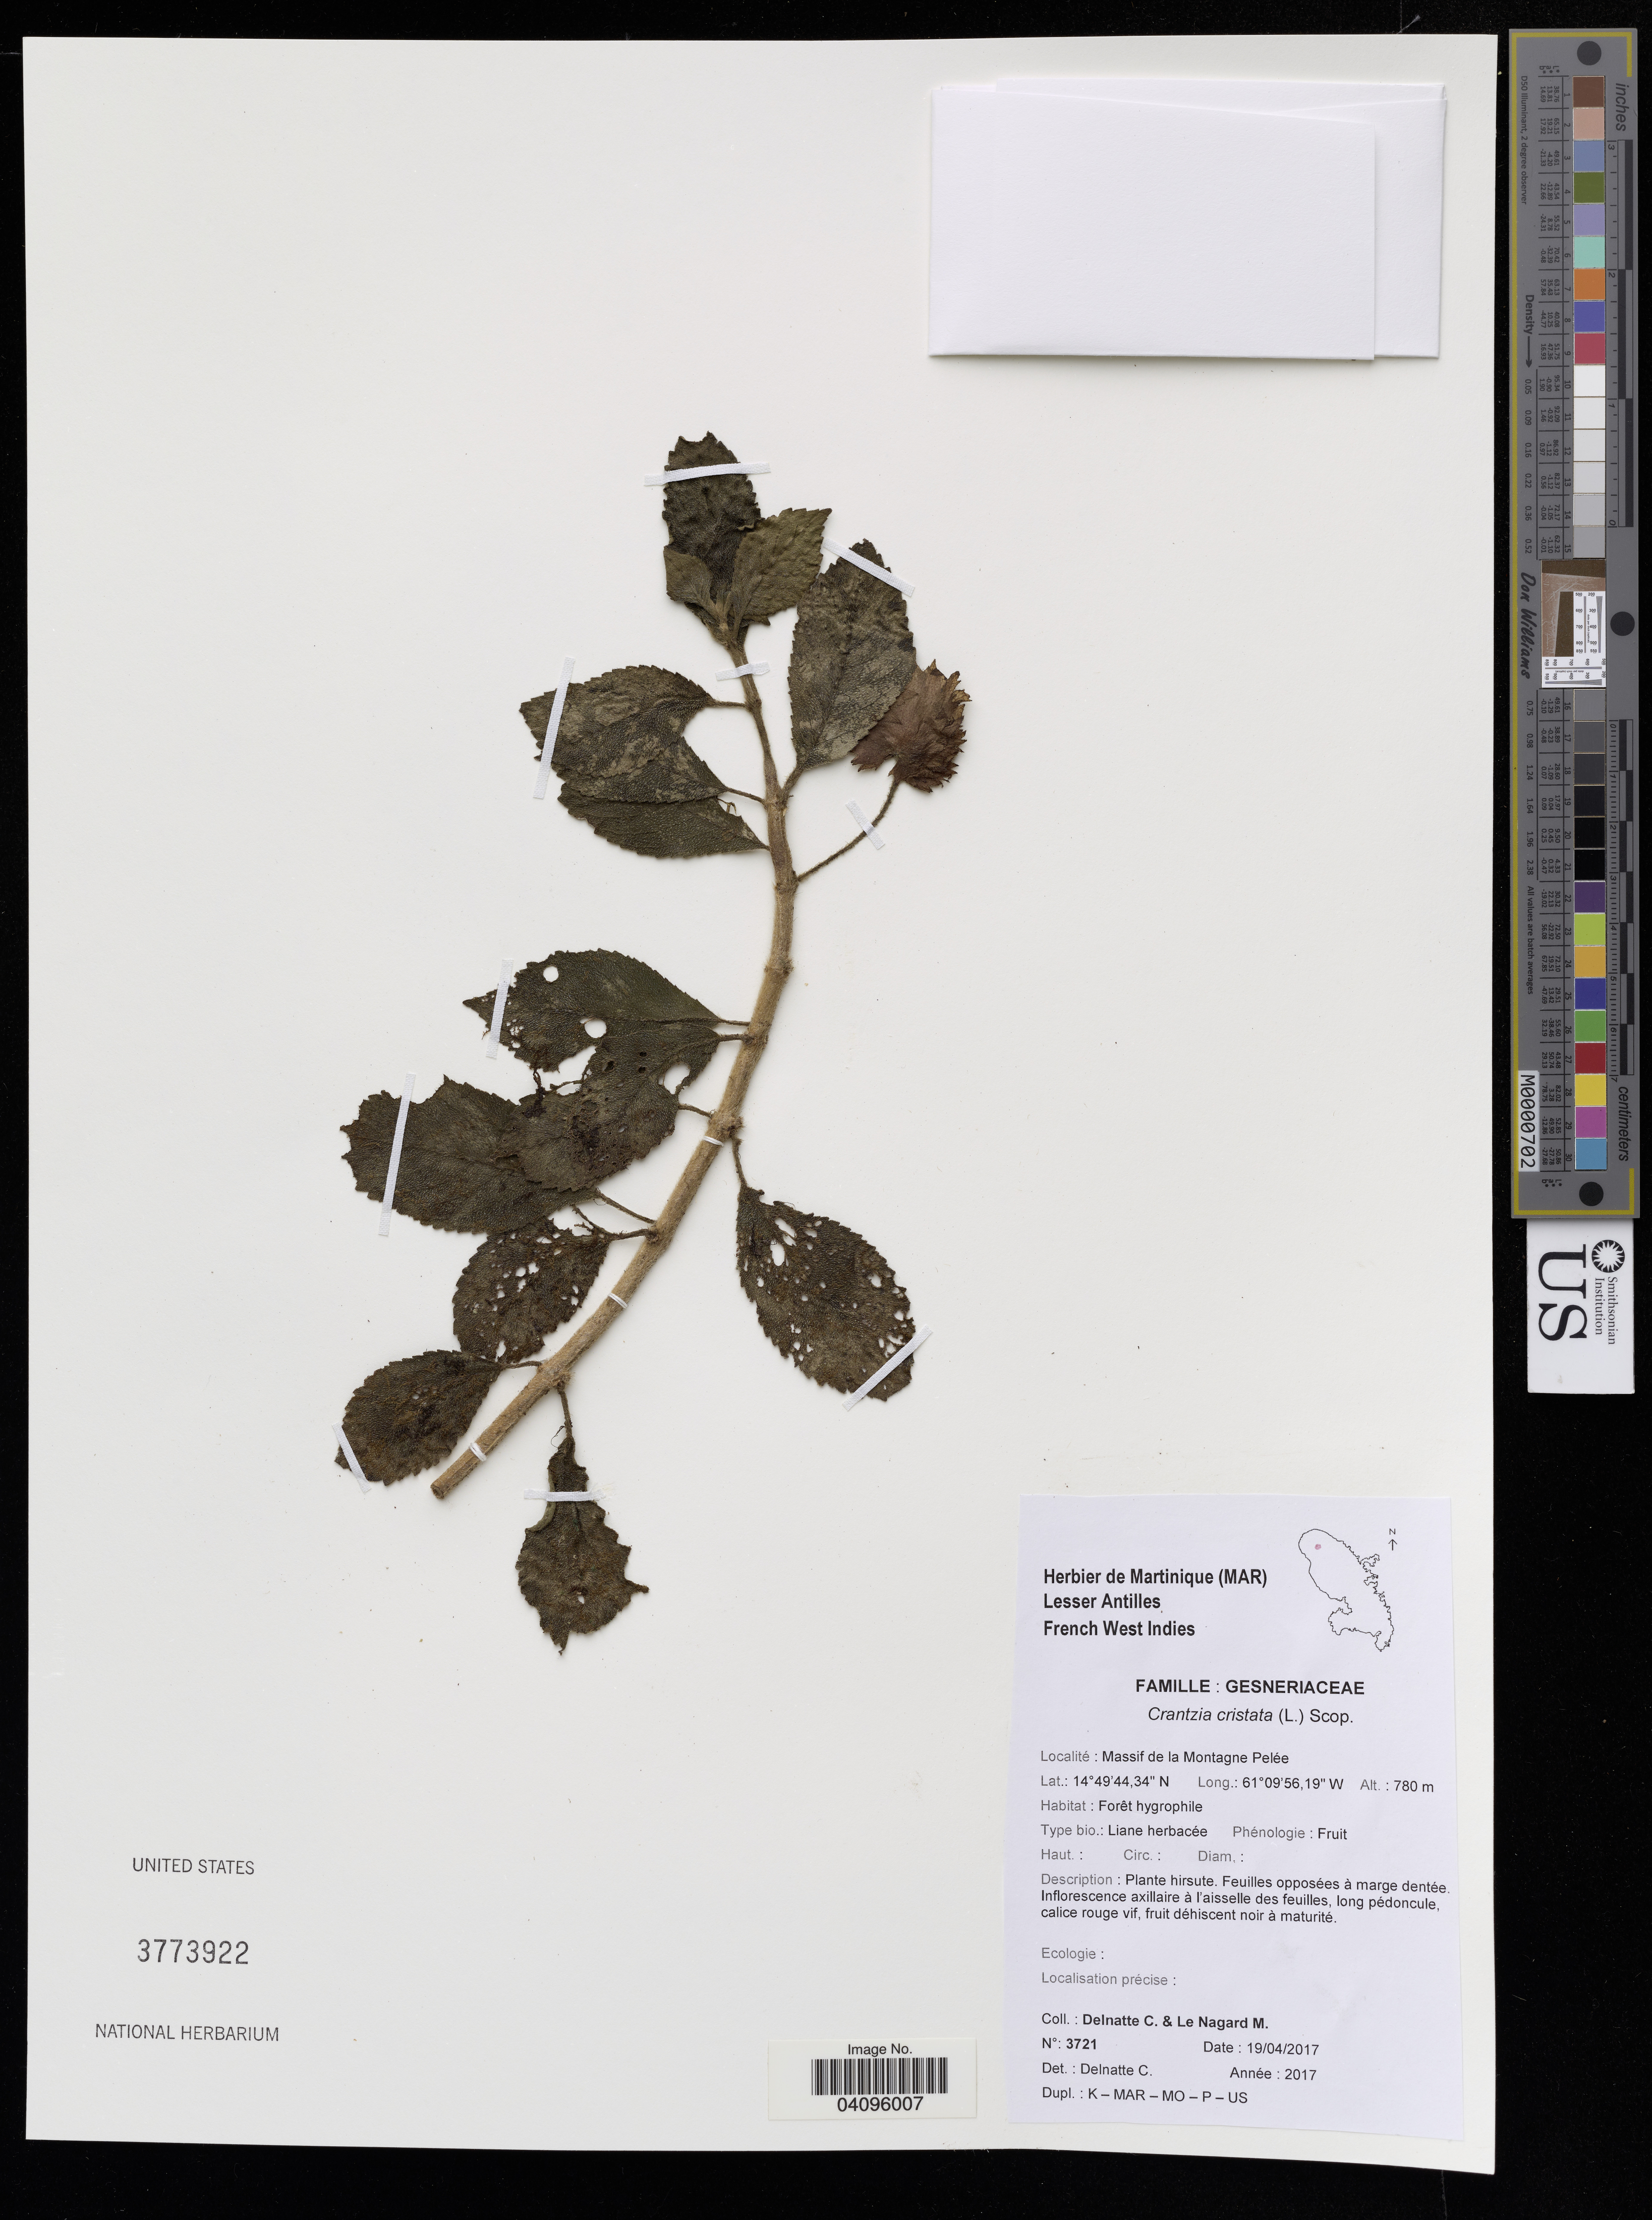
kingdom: Plantae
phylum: Tracheophyta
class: Magnoliopsida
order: Lamiales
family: Gesneriaceae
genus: Crantzia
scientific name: Crantzia cristata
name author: (L.) Scop. ex Fritsch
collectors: C. Delnatte & M. Le Nagard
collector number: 3721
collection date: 2017-04-19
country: Martinique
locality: Lesser Antilles. French West Indies. Massif de la Montagne Pelée.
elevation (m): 780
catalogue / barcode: US 2773922